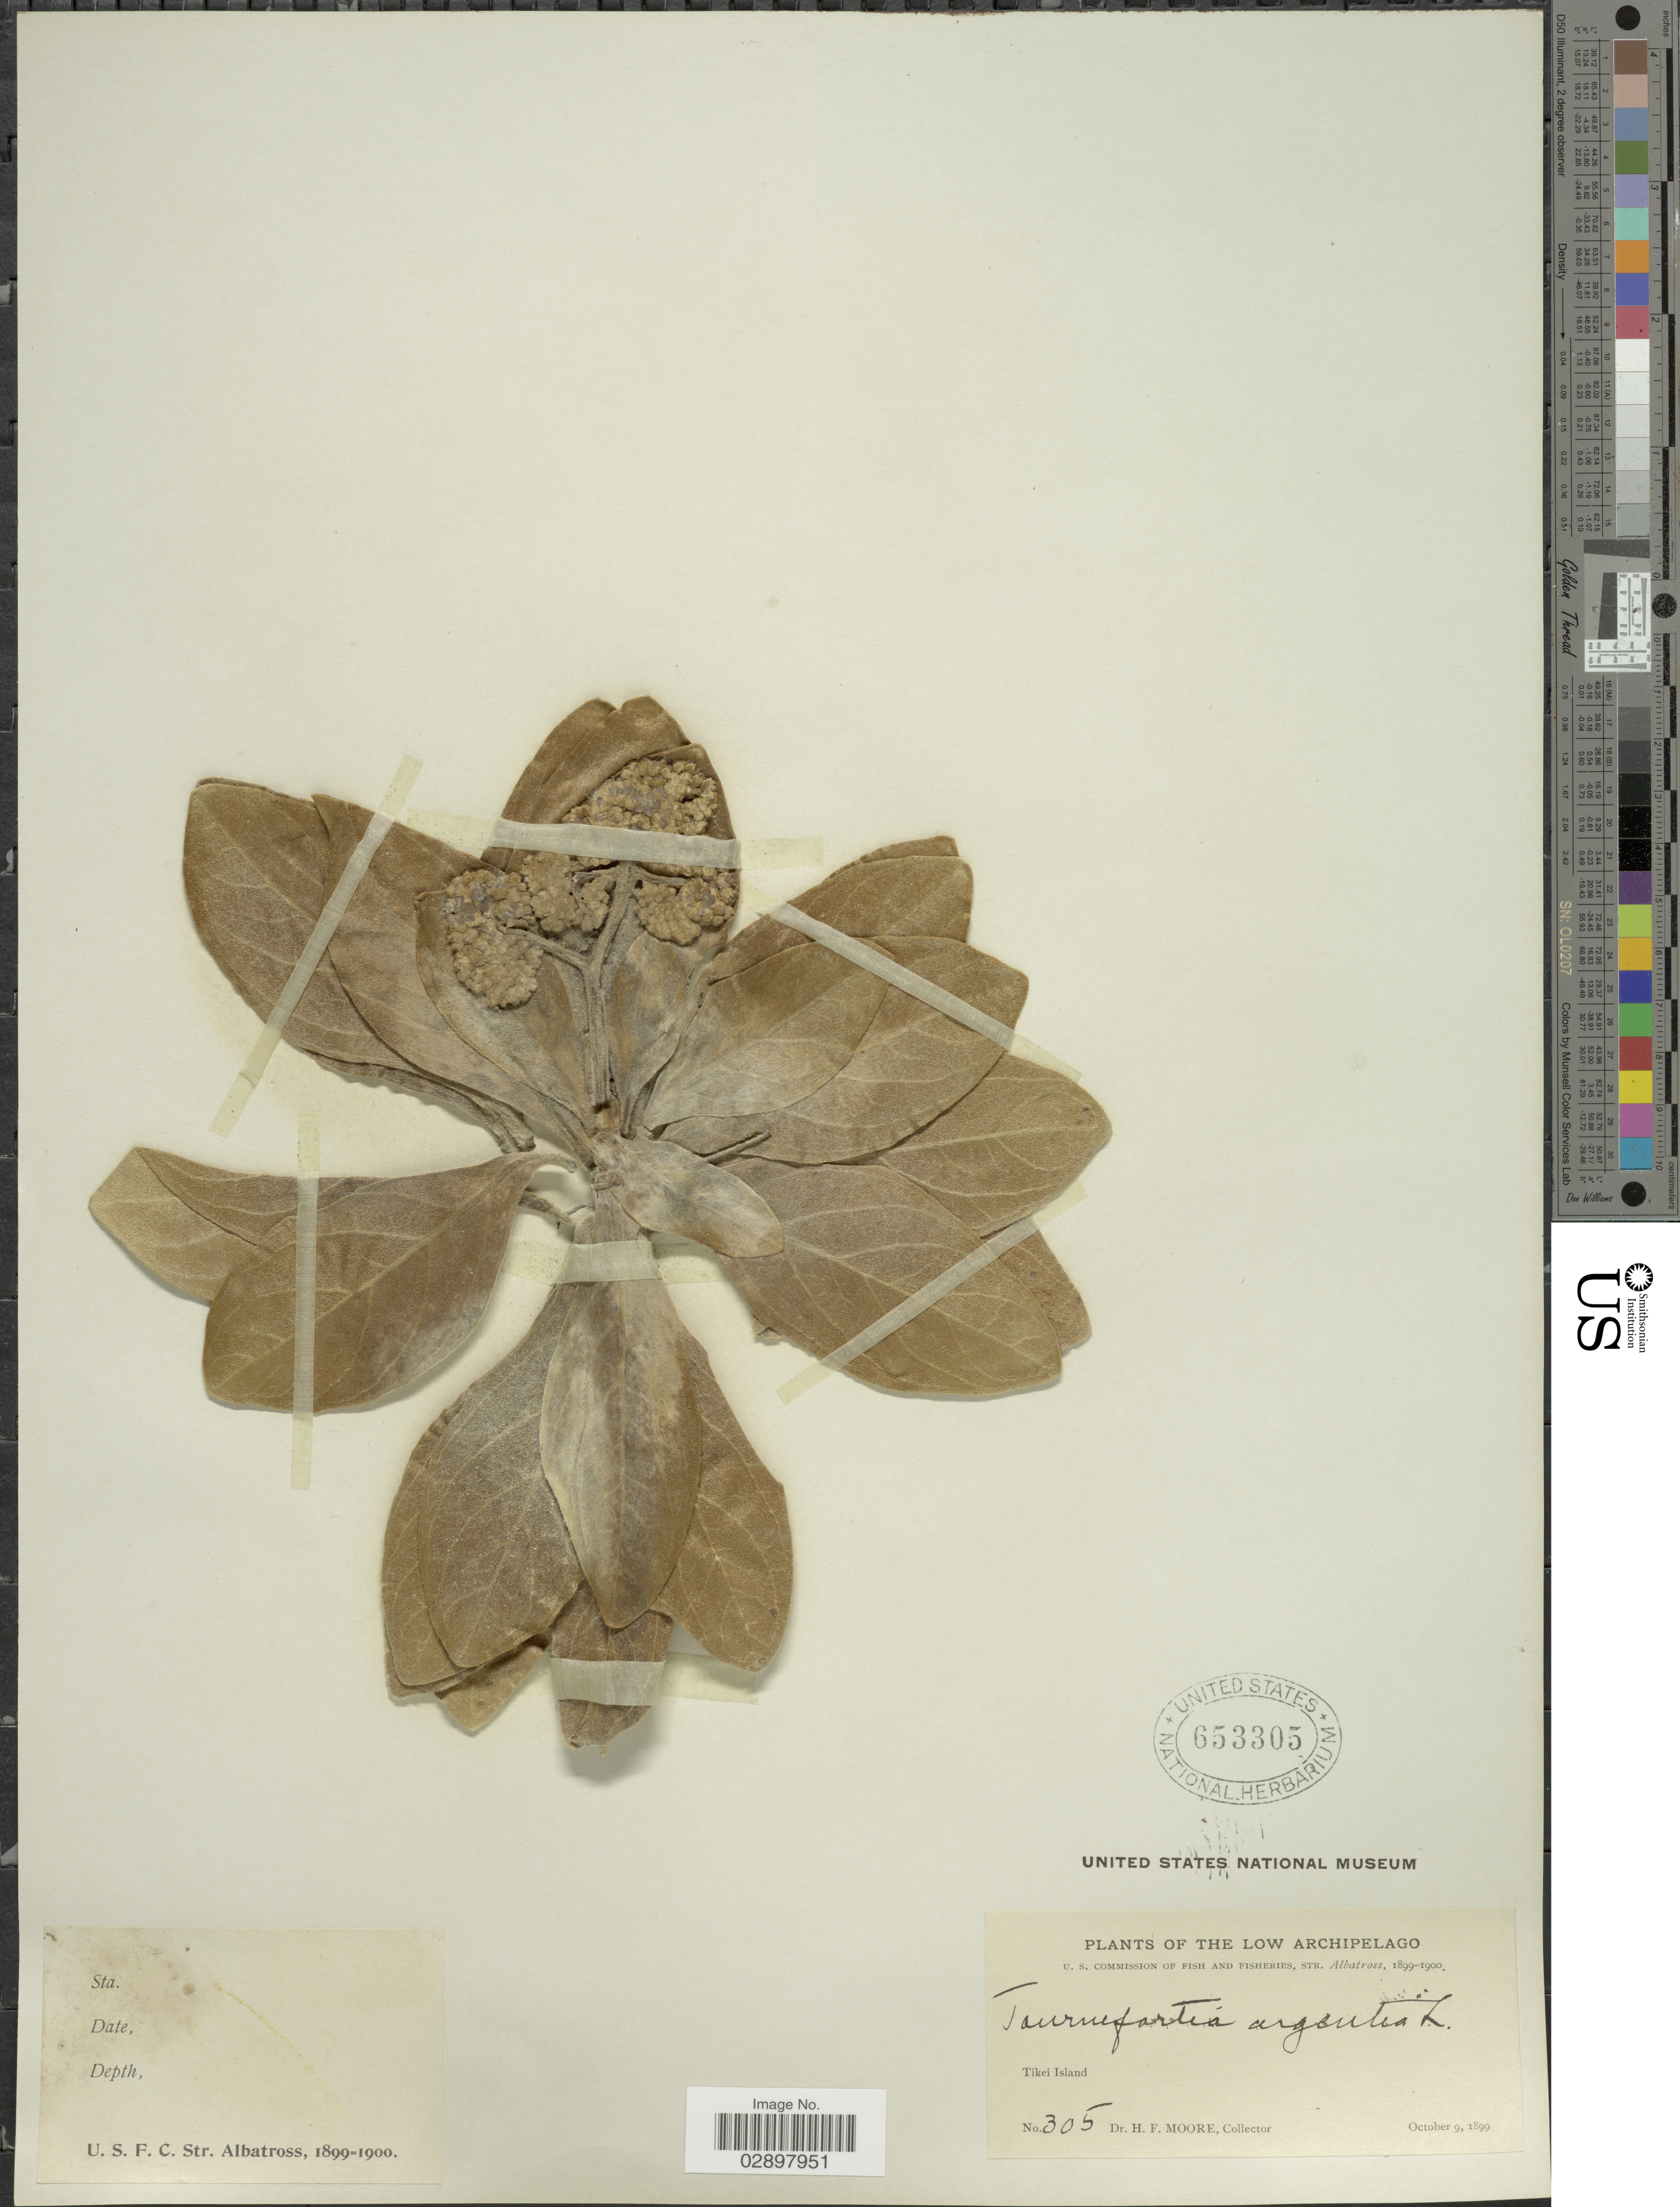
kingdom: Plantae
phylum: Tracheophyta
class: Magnoliopsida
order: Boraginales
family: Heliotropiaceae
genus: Heliotropium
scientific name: Heliotropium arboreum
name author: (Blanco) Mabberley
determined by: Wagner, W. L., (BOT), Smithsonian Institution - National Museum of Natural History (UNITED STATES)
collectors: H. F. Moore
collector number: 305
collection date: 1899-10-09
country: French Polynesia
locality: Low Archipelago. Tikei Island.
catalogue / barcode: US 653305